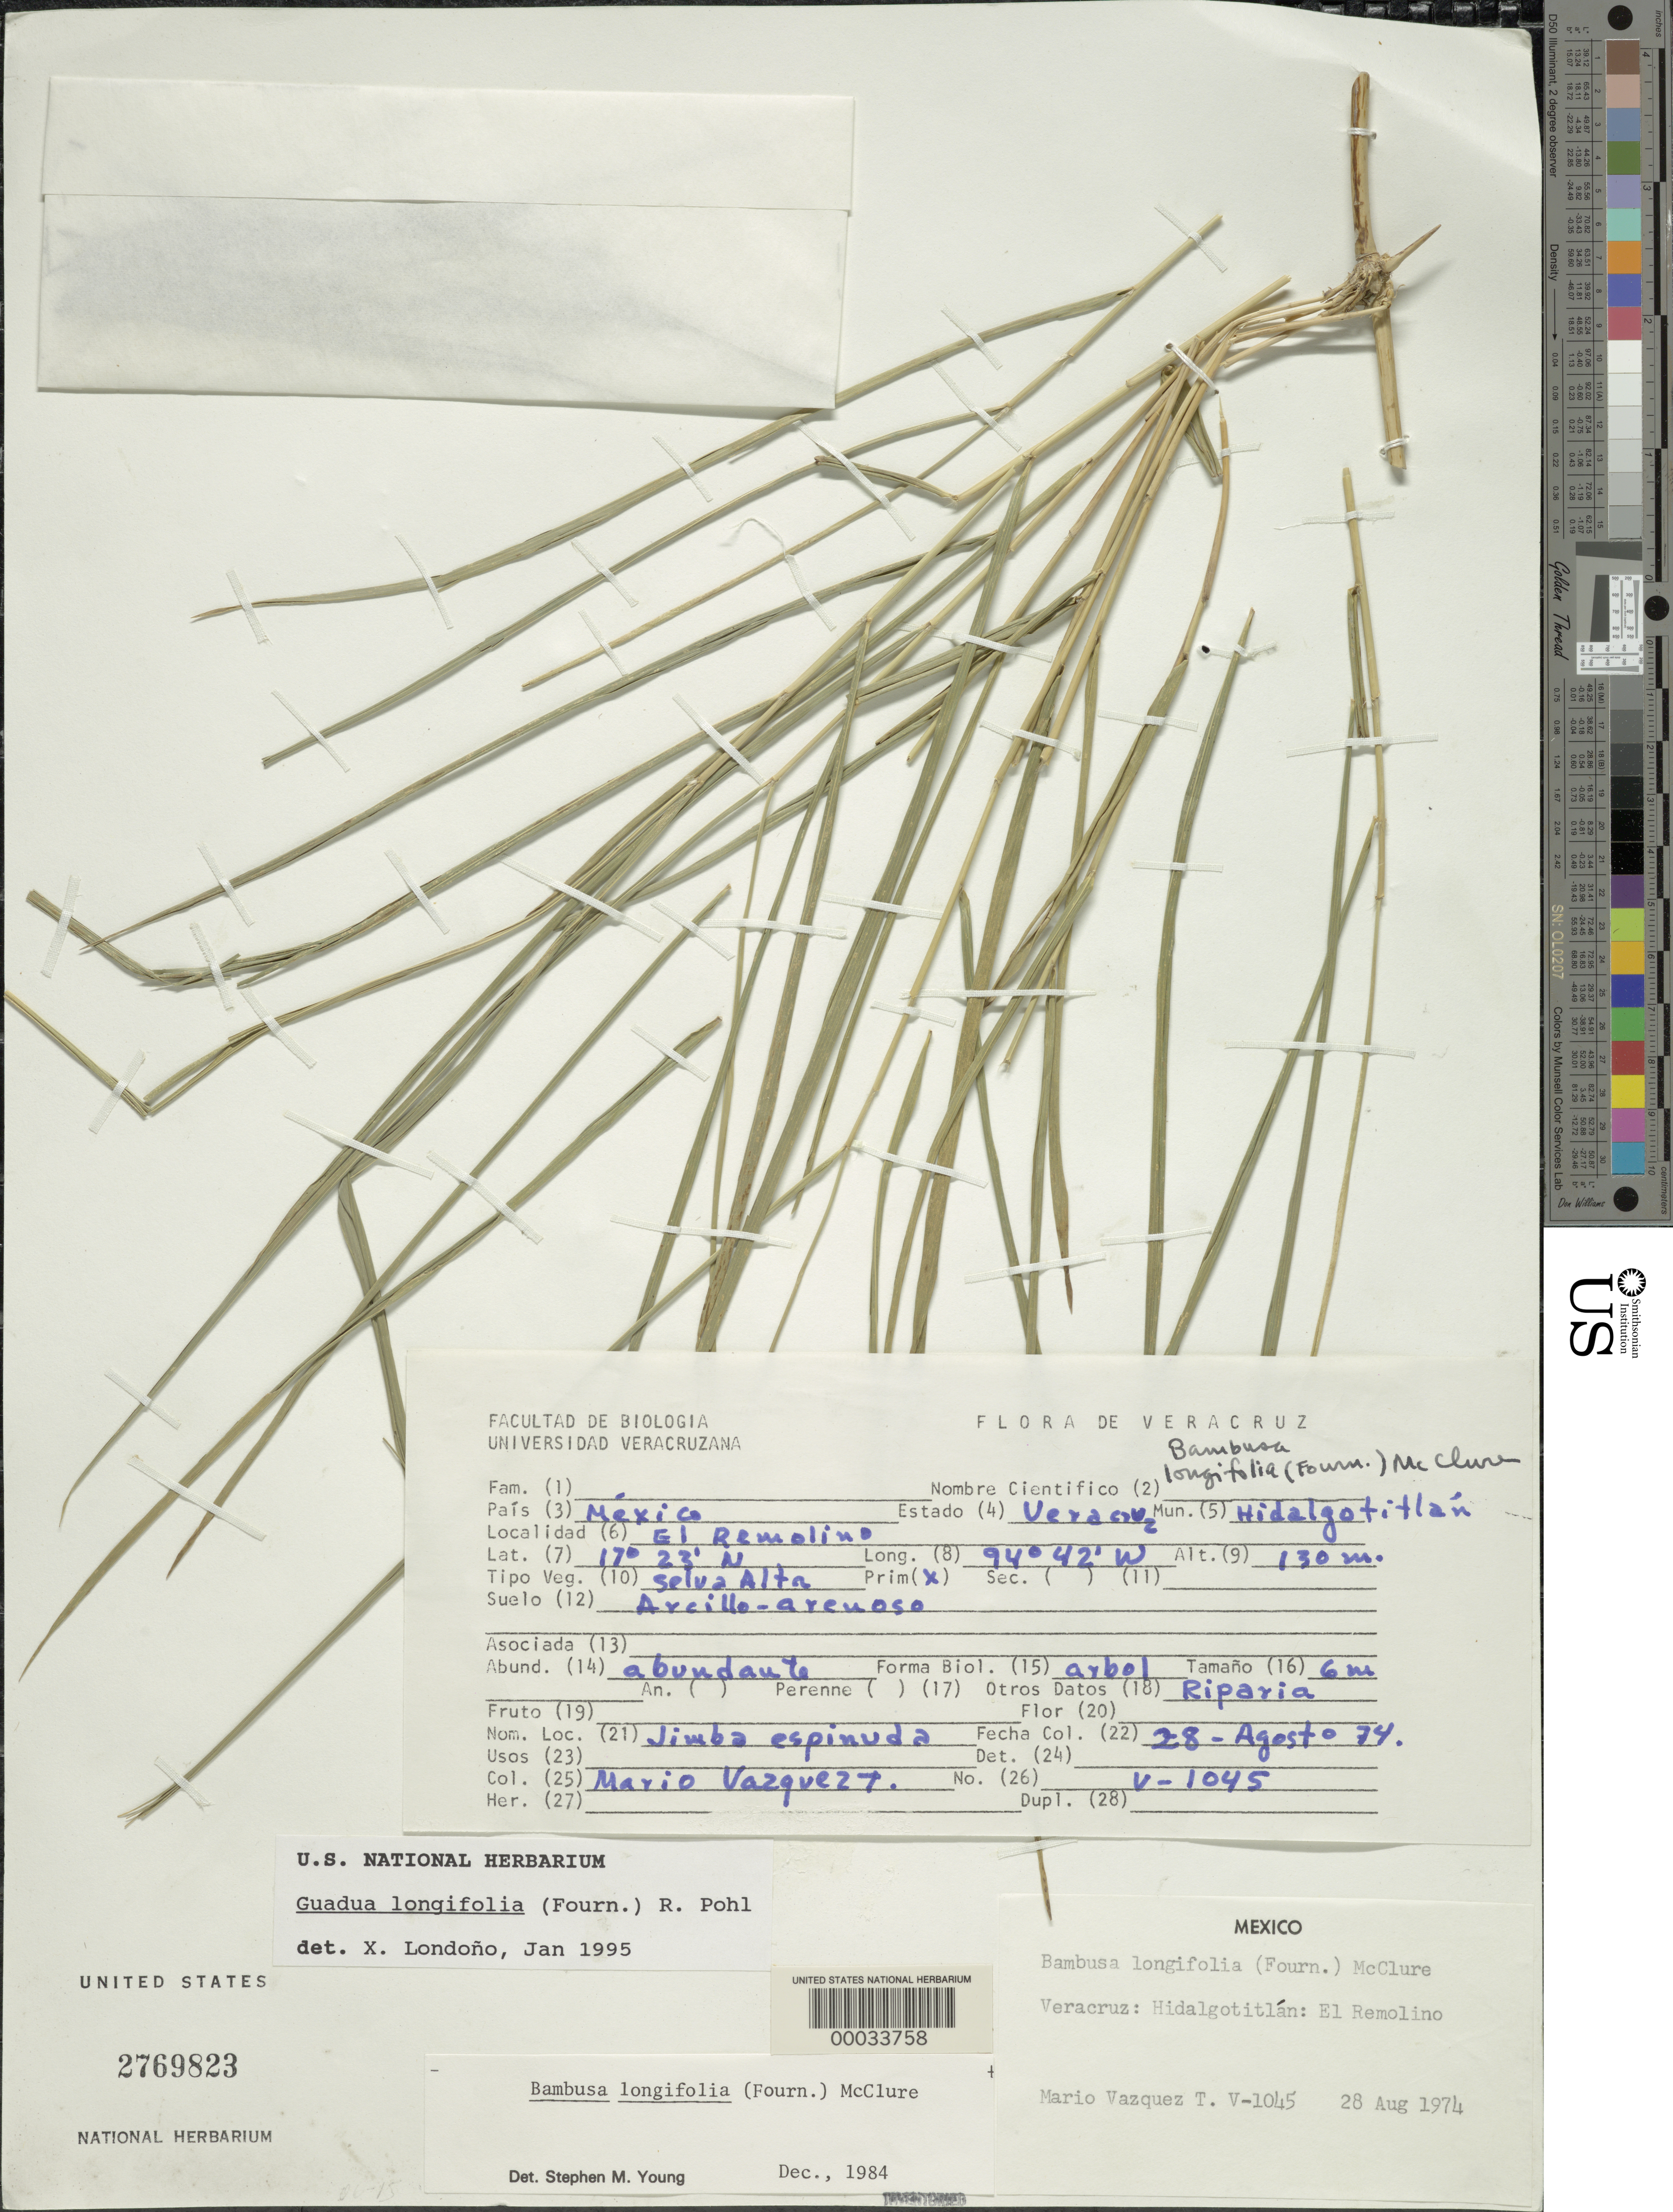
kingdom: Plantae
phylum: Tracheophyta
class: Liliopsida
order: Poales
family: Poaceae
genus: Guadua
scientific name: Guadua longifolia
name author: (E. Fourn.) R.W. Pohl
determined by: Londoño, X., (TULV), Jardin Botanico "Juan Maria Cespedes"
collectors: M. Vasquez T.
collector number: V-1045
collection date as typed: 28 Aug 1974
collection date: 1974-08-28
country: Mexico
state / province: Veracruz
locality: Mun of hidalgotitlan, el remolino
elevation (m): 130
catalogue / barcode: US 2769823